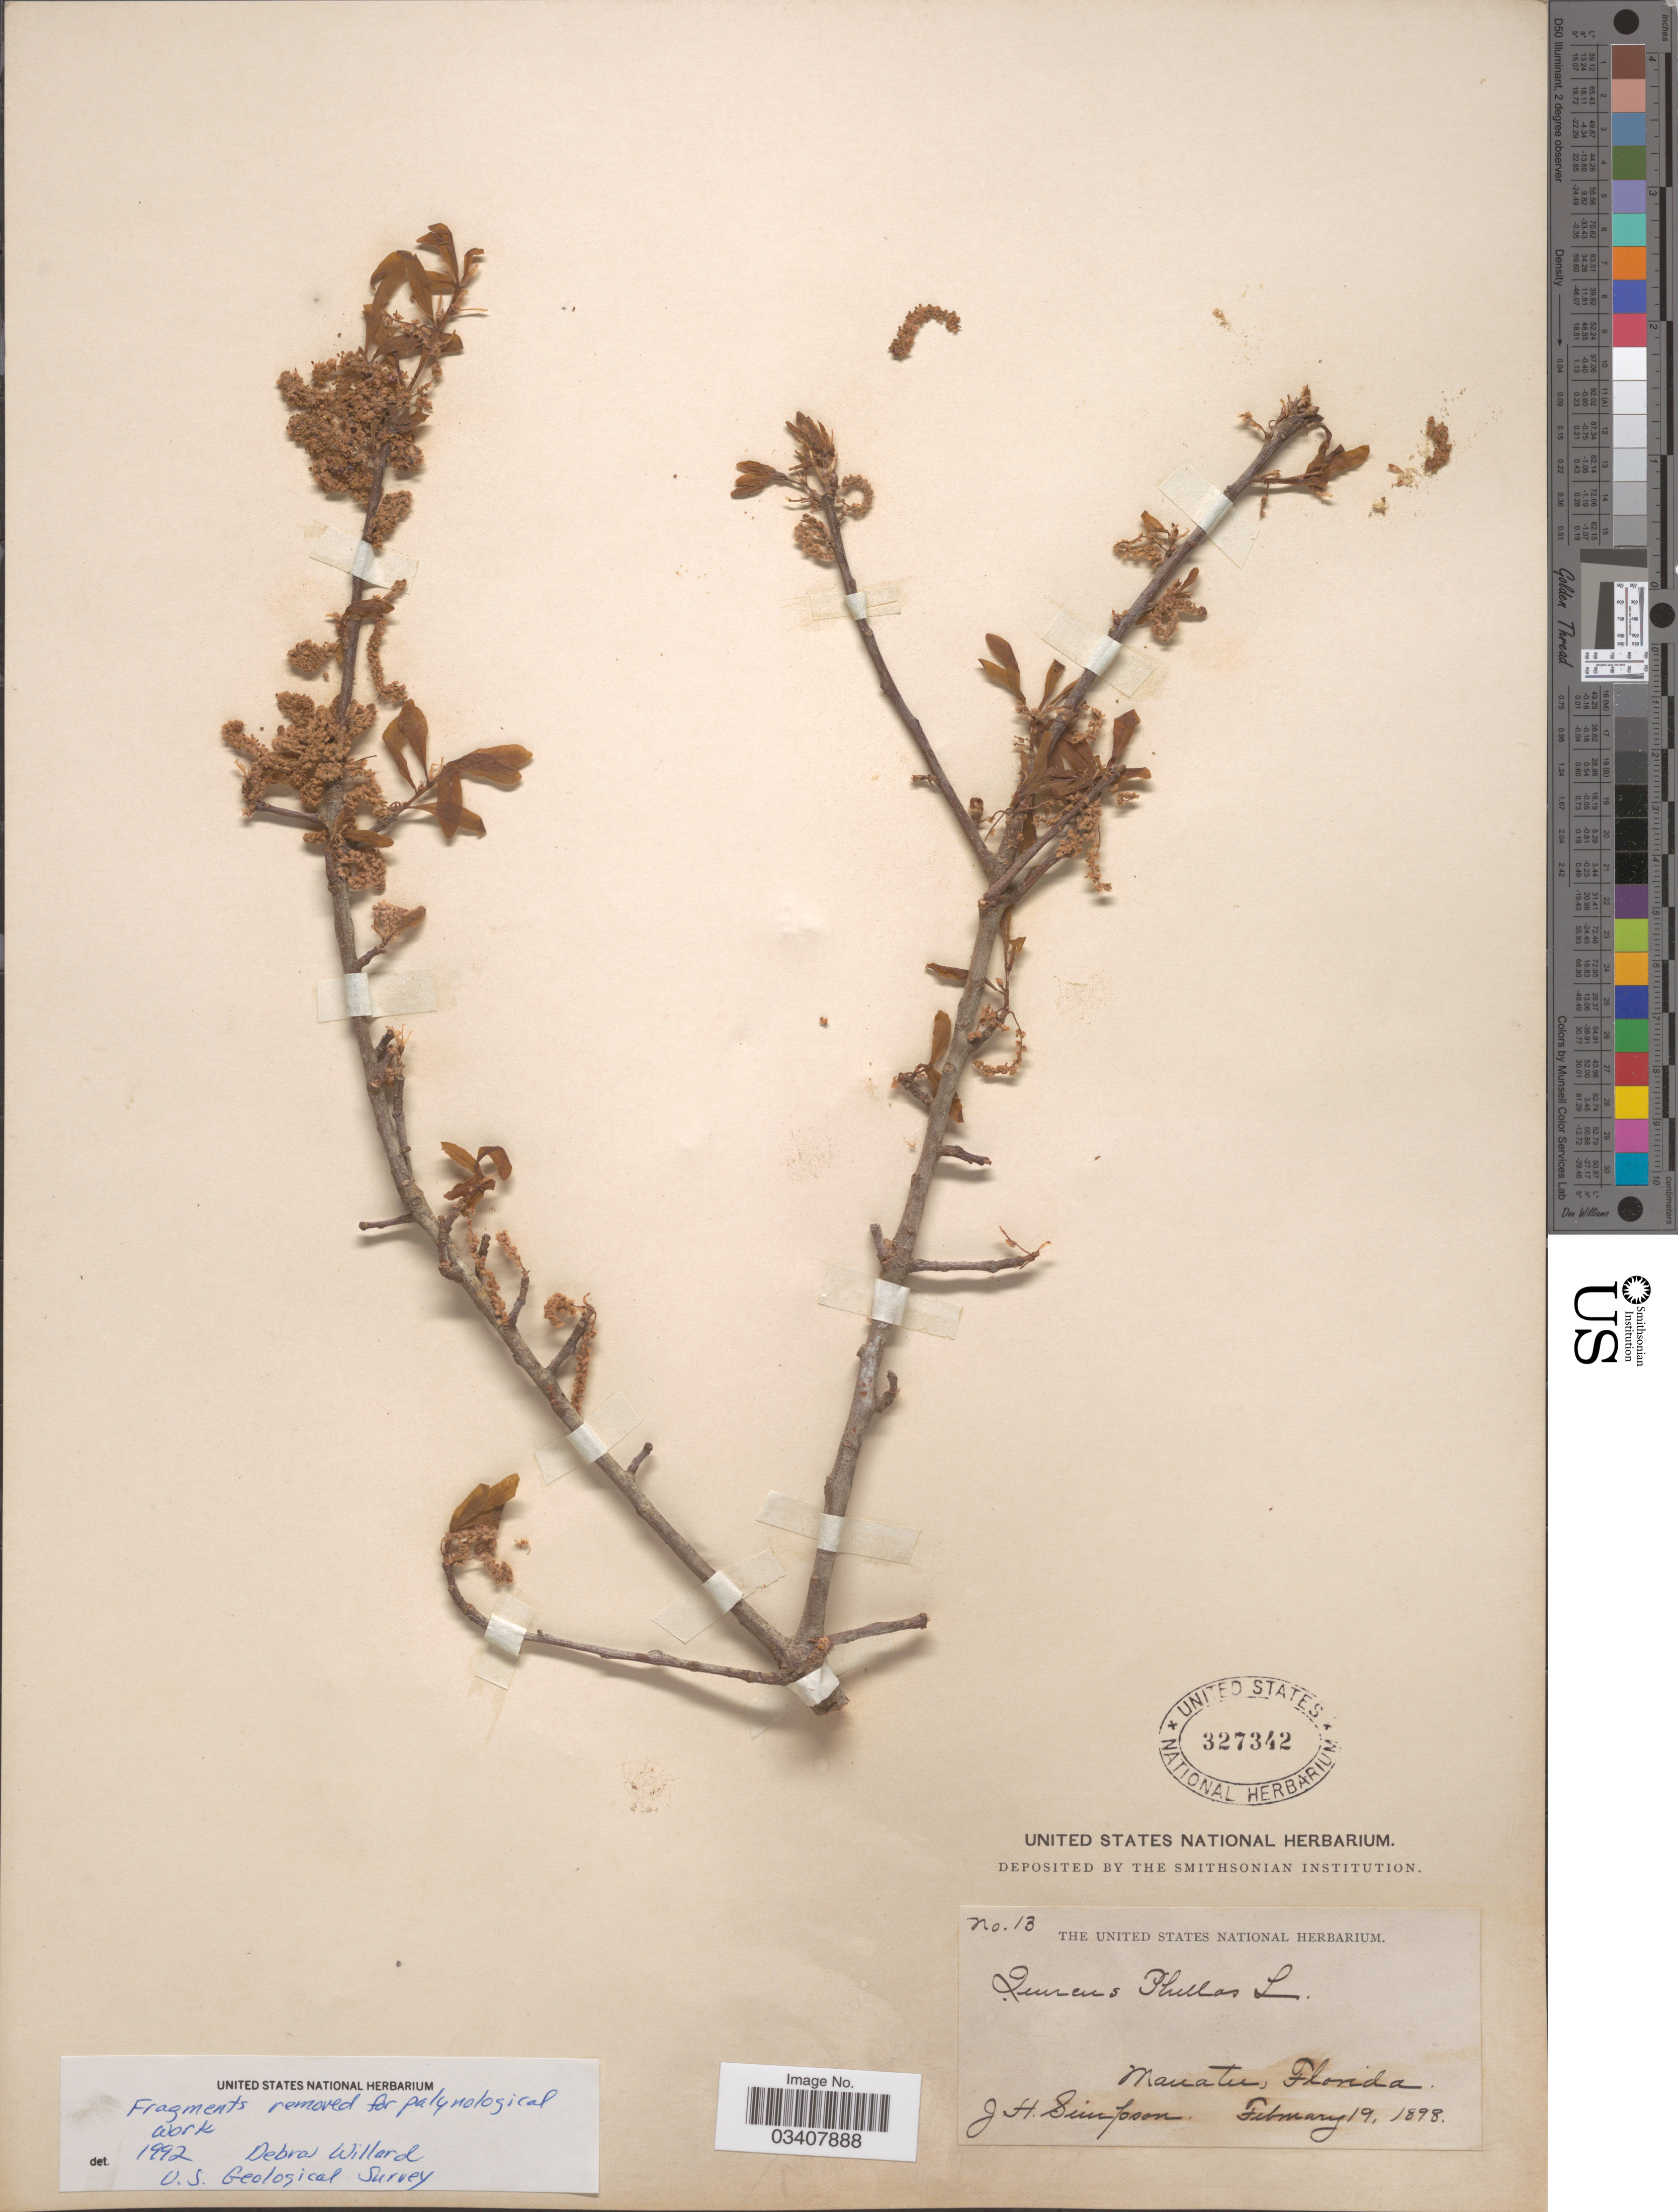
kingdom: Plantae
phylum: Tracheophyta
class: Magnoliopsida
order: Fagales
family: Fagaceae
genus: Quercus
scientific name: Quercus phellos x Q. sp.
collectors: J. H. Simpson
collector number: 13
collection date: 1898-02-19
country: United States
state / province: Florida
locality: Manatee.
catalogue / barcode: US 327342